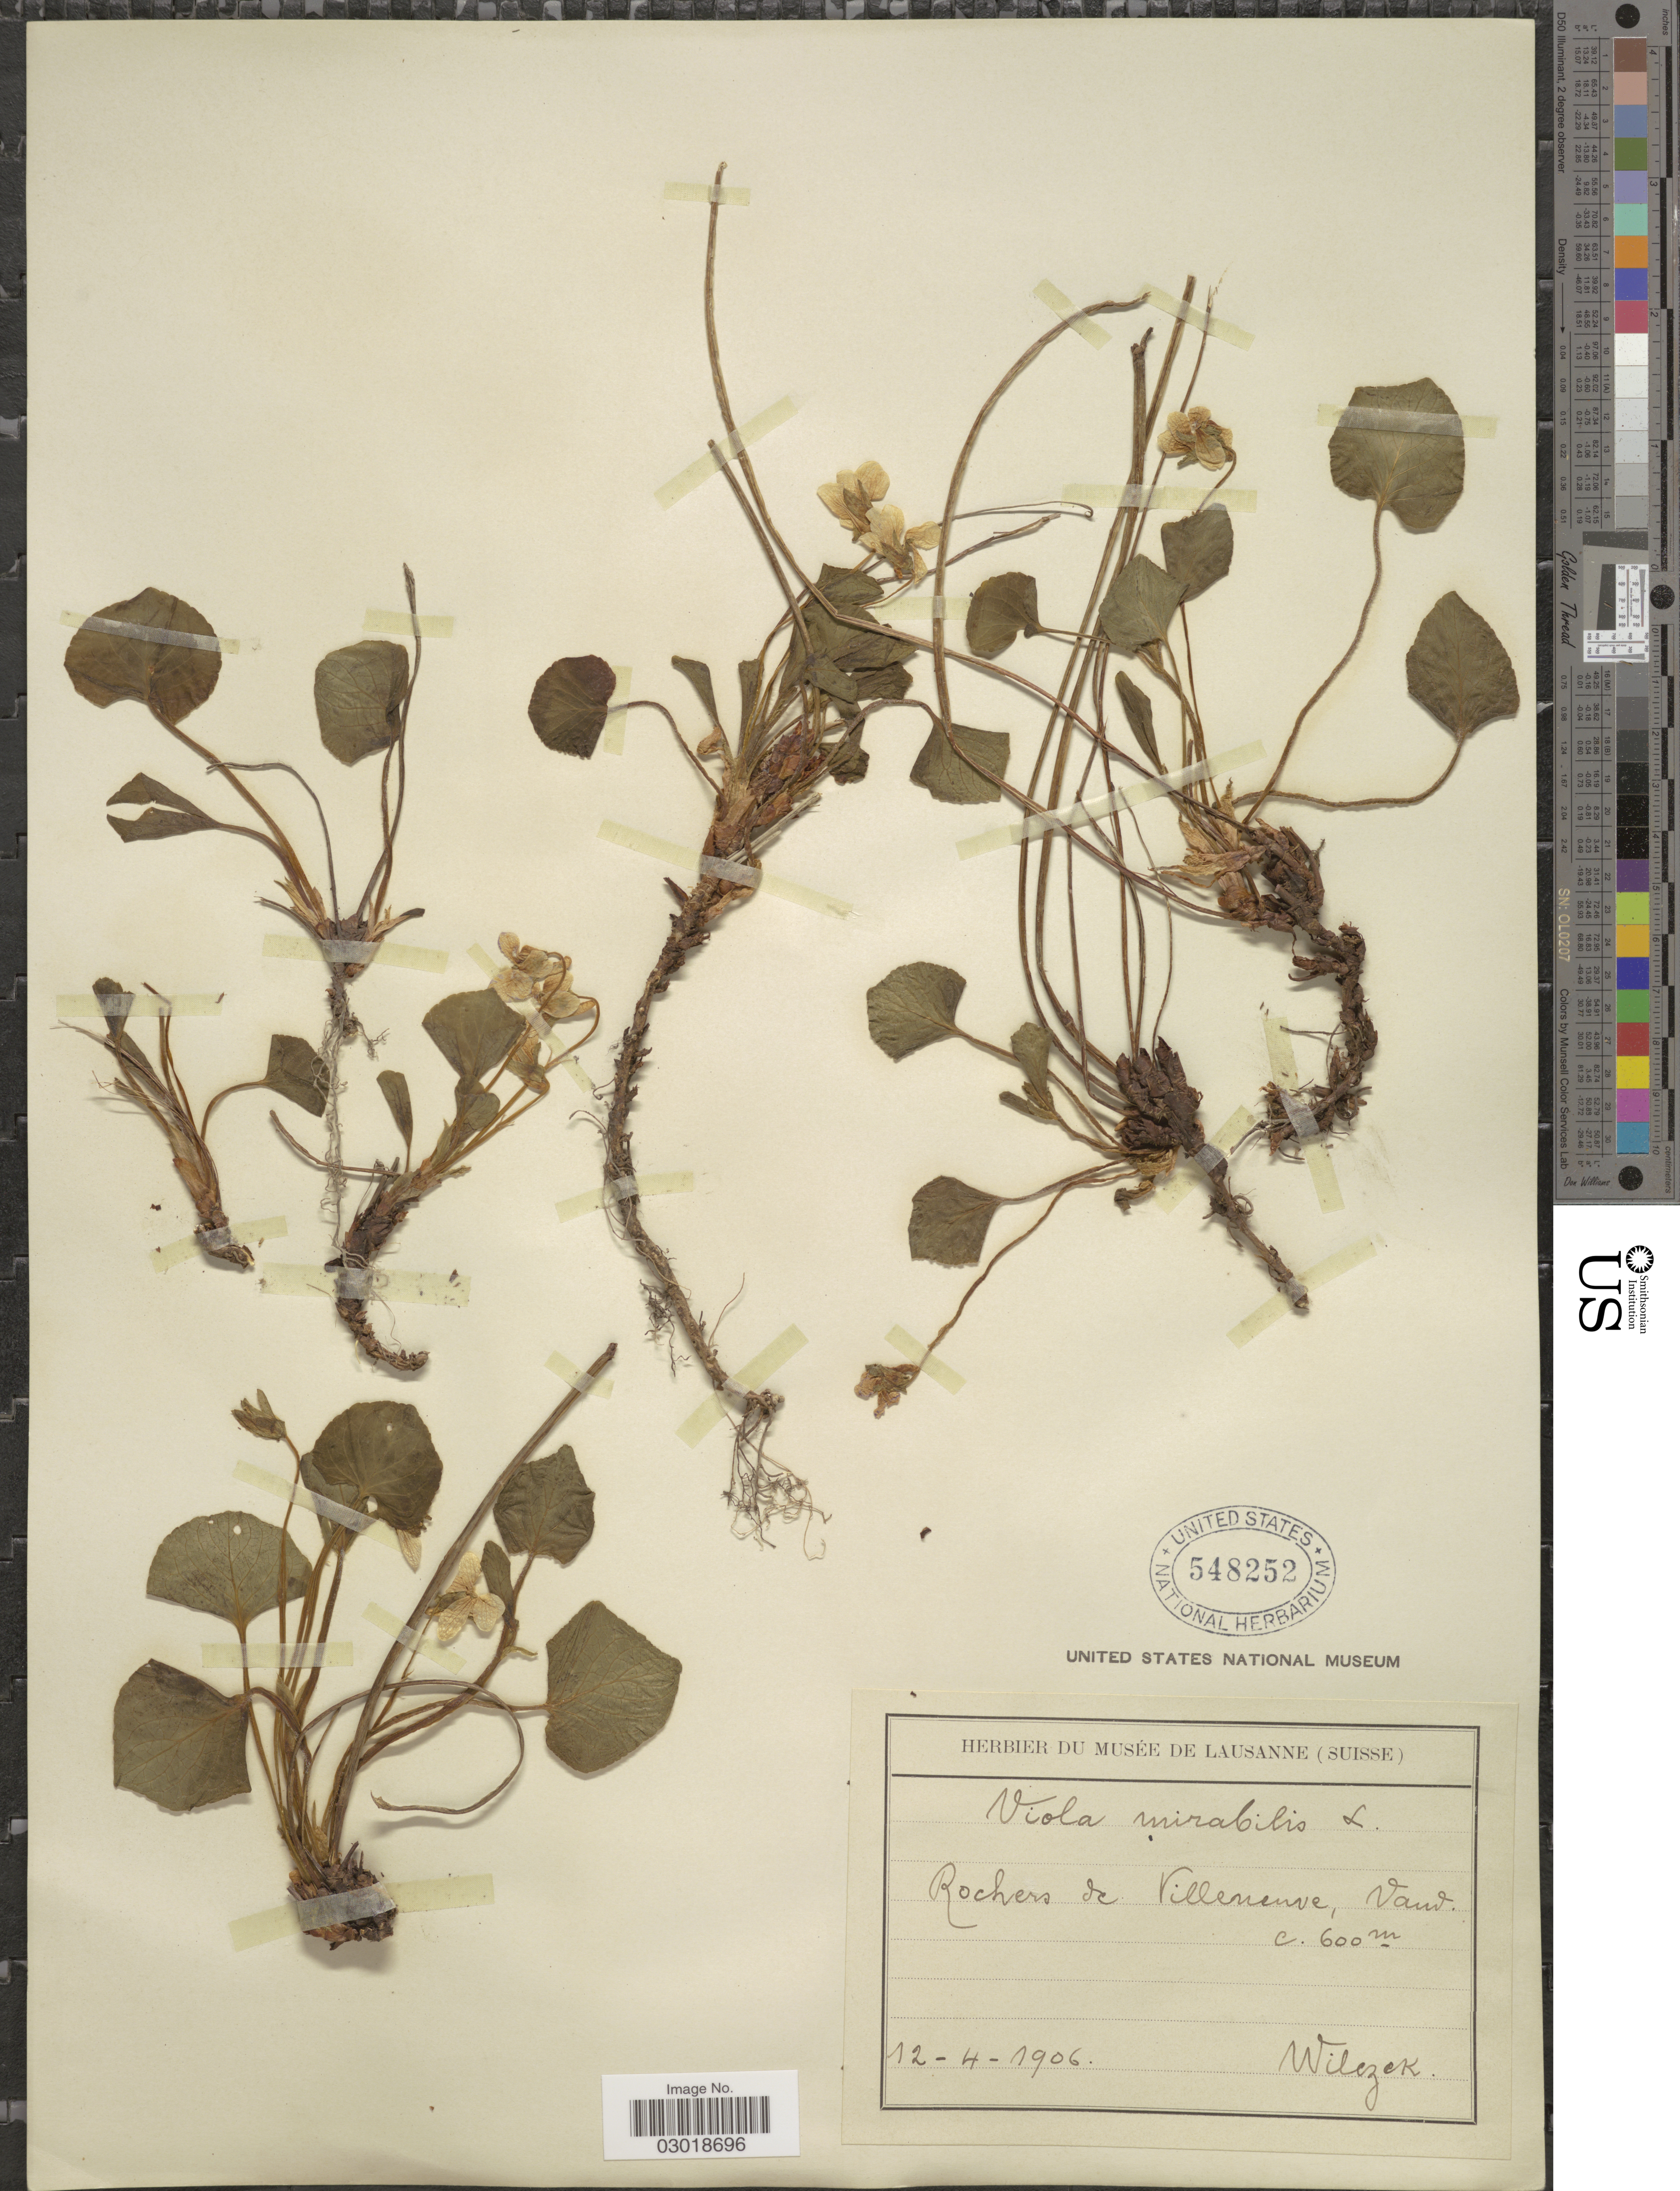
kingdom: Plantae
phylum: Tracheophyta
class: Magnoliopsida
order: Malpighiales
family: Violaceae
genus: Viola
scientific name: Viola mirabilis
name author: L.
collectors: Wilczek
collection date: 1906-04-12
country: Switzerland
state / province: Vaud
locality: Rochers de Villeneuve.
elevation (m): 600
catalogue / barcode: US 548252